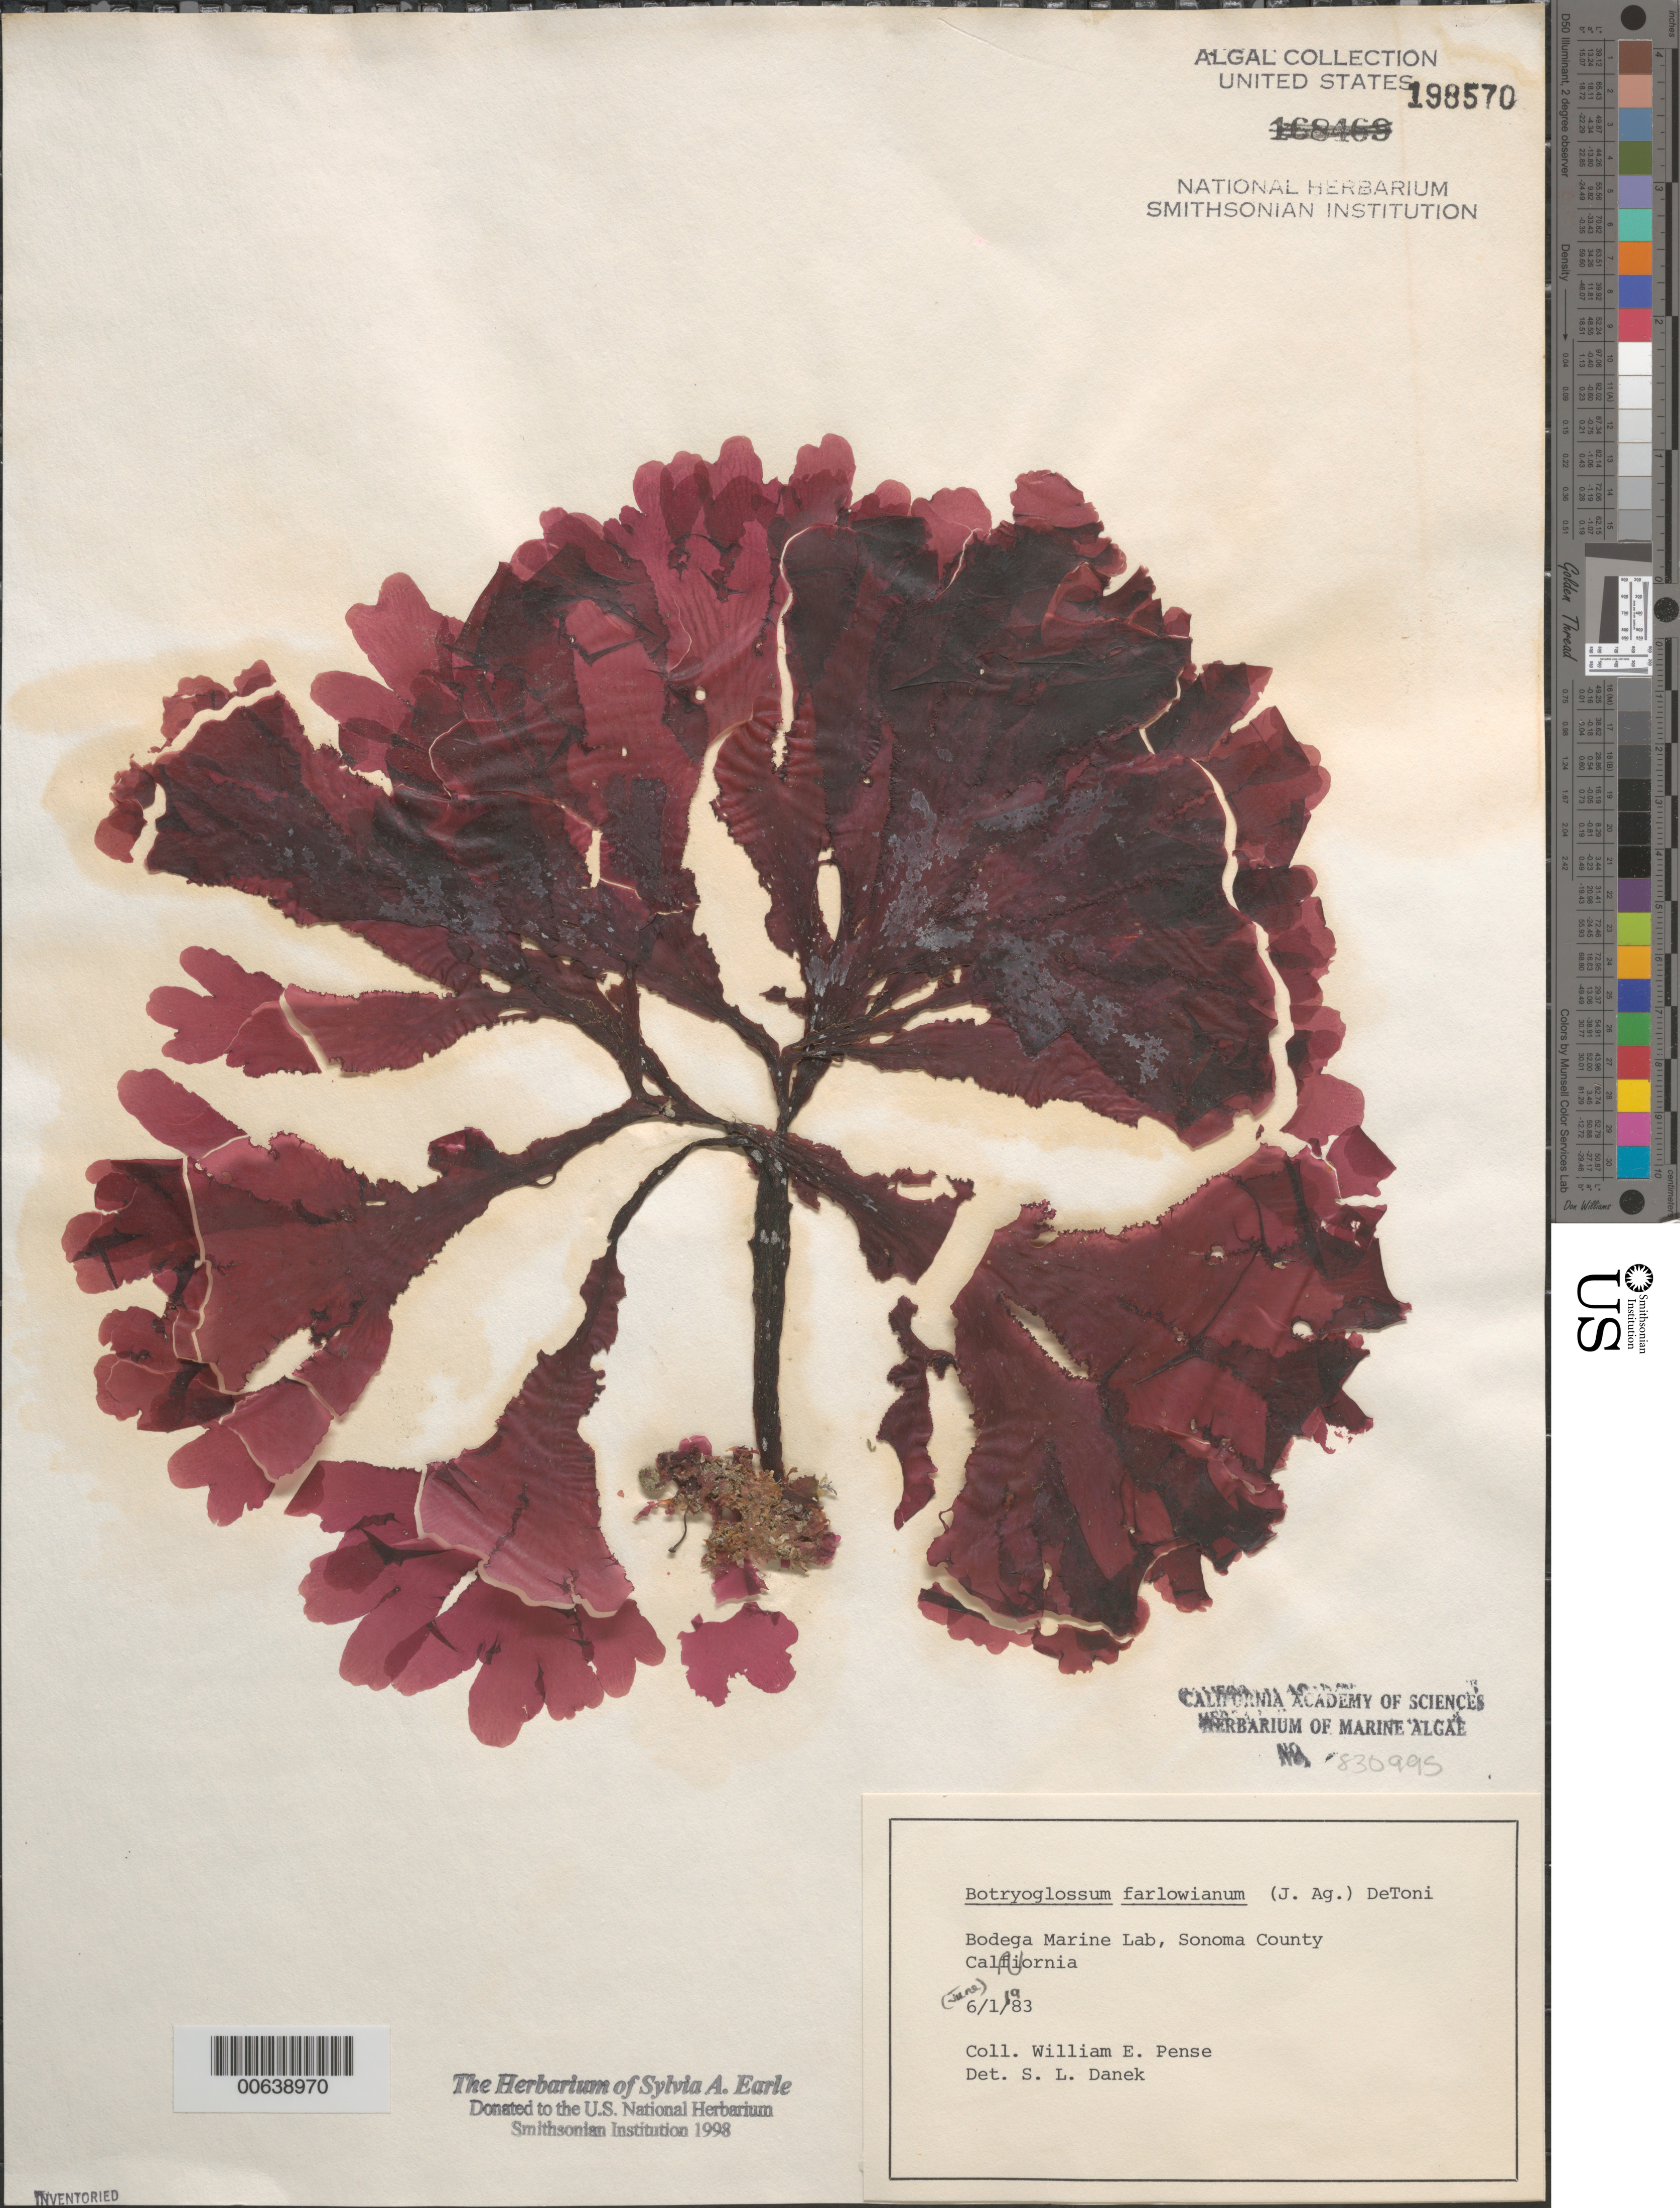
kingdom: Plantae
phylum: Rhodophyta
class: Florideophyceae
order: Ceramiales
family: Delesseriaceae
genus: Botryoglossum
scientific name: Botryoglossum farlowianum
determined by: Danek, S. L.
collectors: W. Pense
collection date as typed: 01 Jun 1983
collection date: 1983-06-01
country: United States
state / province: California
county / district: Sonoma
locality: Bodega Marine Laboratory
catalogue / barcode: US 198570